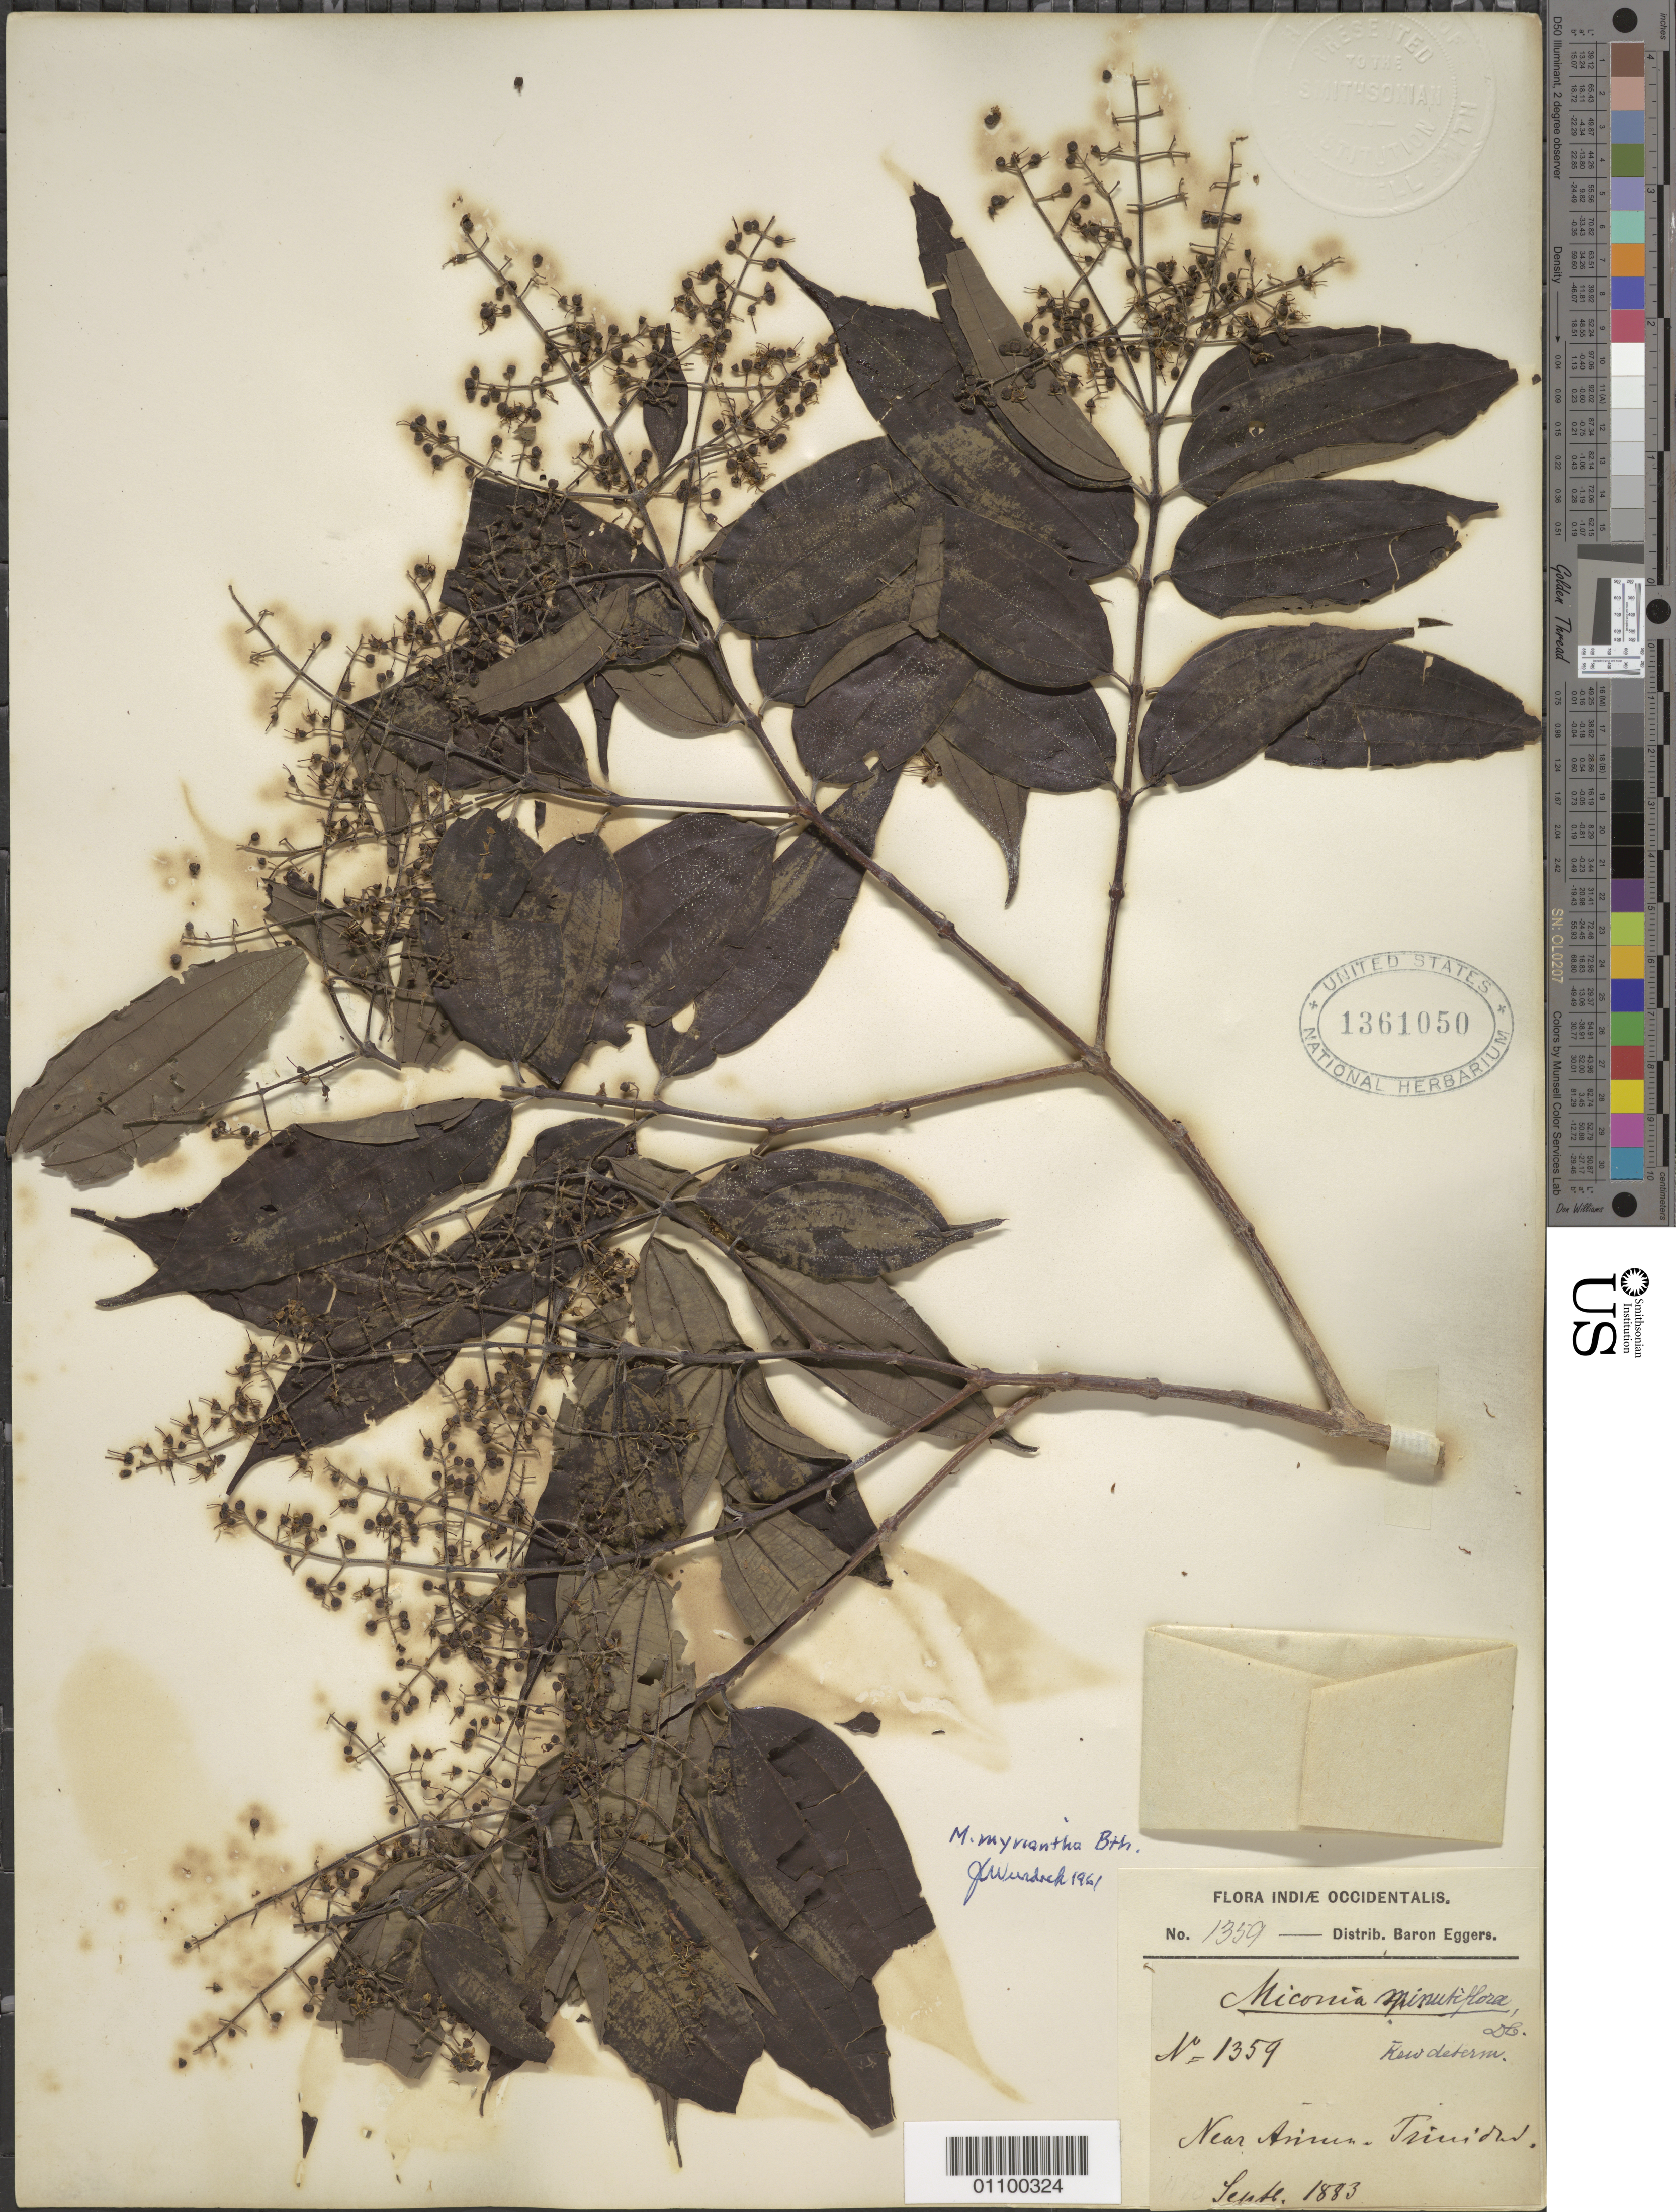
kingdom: Plantae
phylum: Tracheophyta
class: Magnoliopsida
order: Myrtales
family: Melastomataceae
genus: Miconia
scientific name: Miconia myriantha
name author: Benth.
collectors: H. F. A. von Eggers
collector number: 1359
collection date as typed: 01 Sep 1883 to 30 Sep 1883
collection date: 1883-09-01/1883-09-30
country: Trinidad and Tobago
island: Trinidad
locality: Near Arima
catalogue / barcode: US 1861050